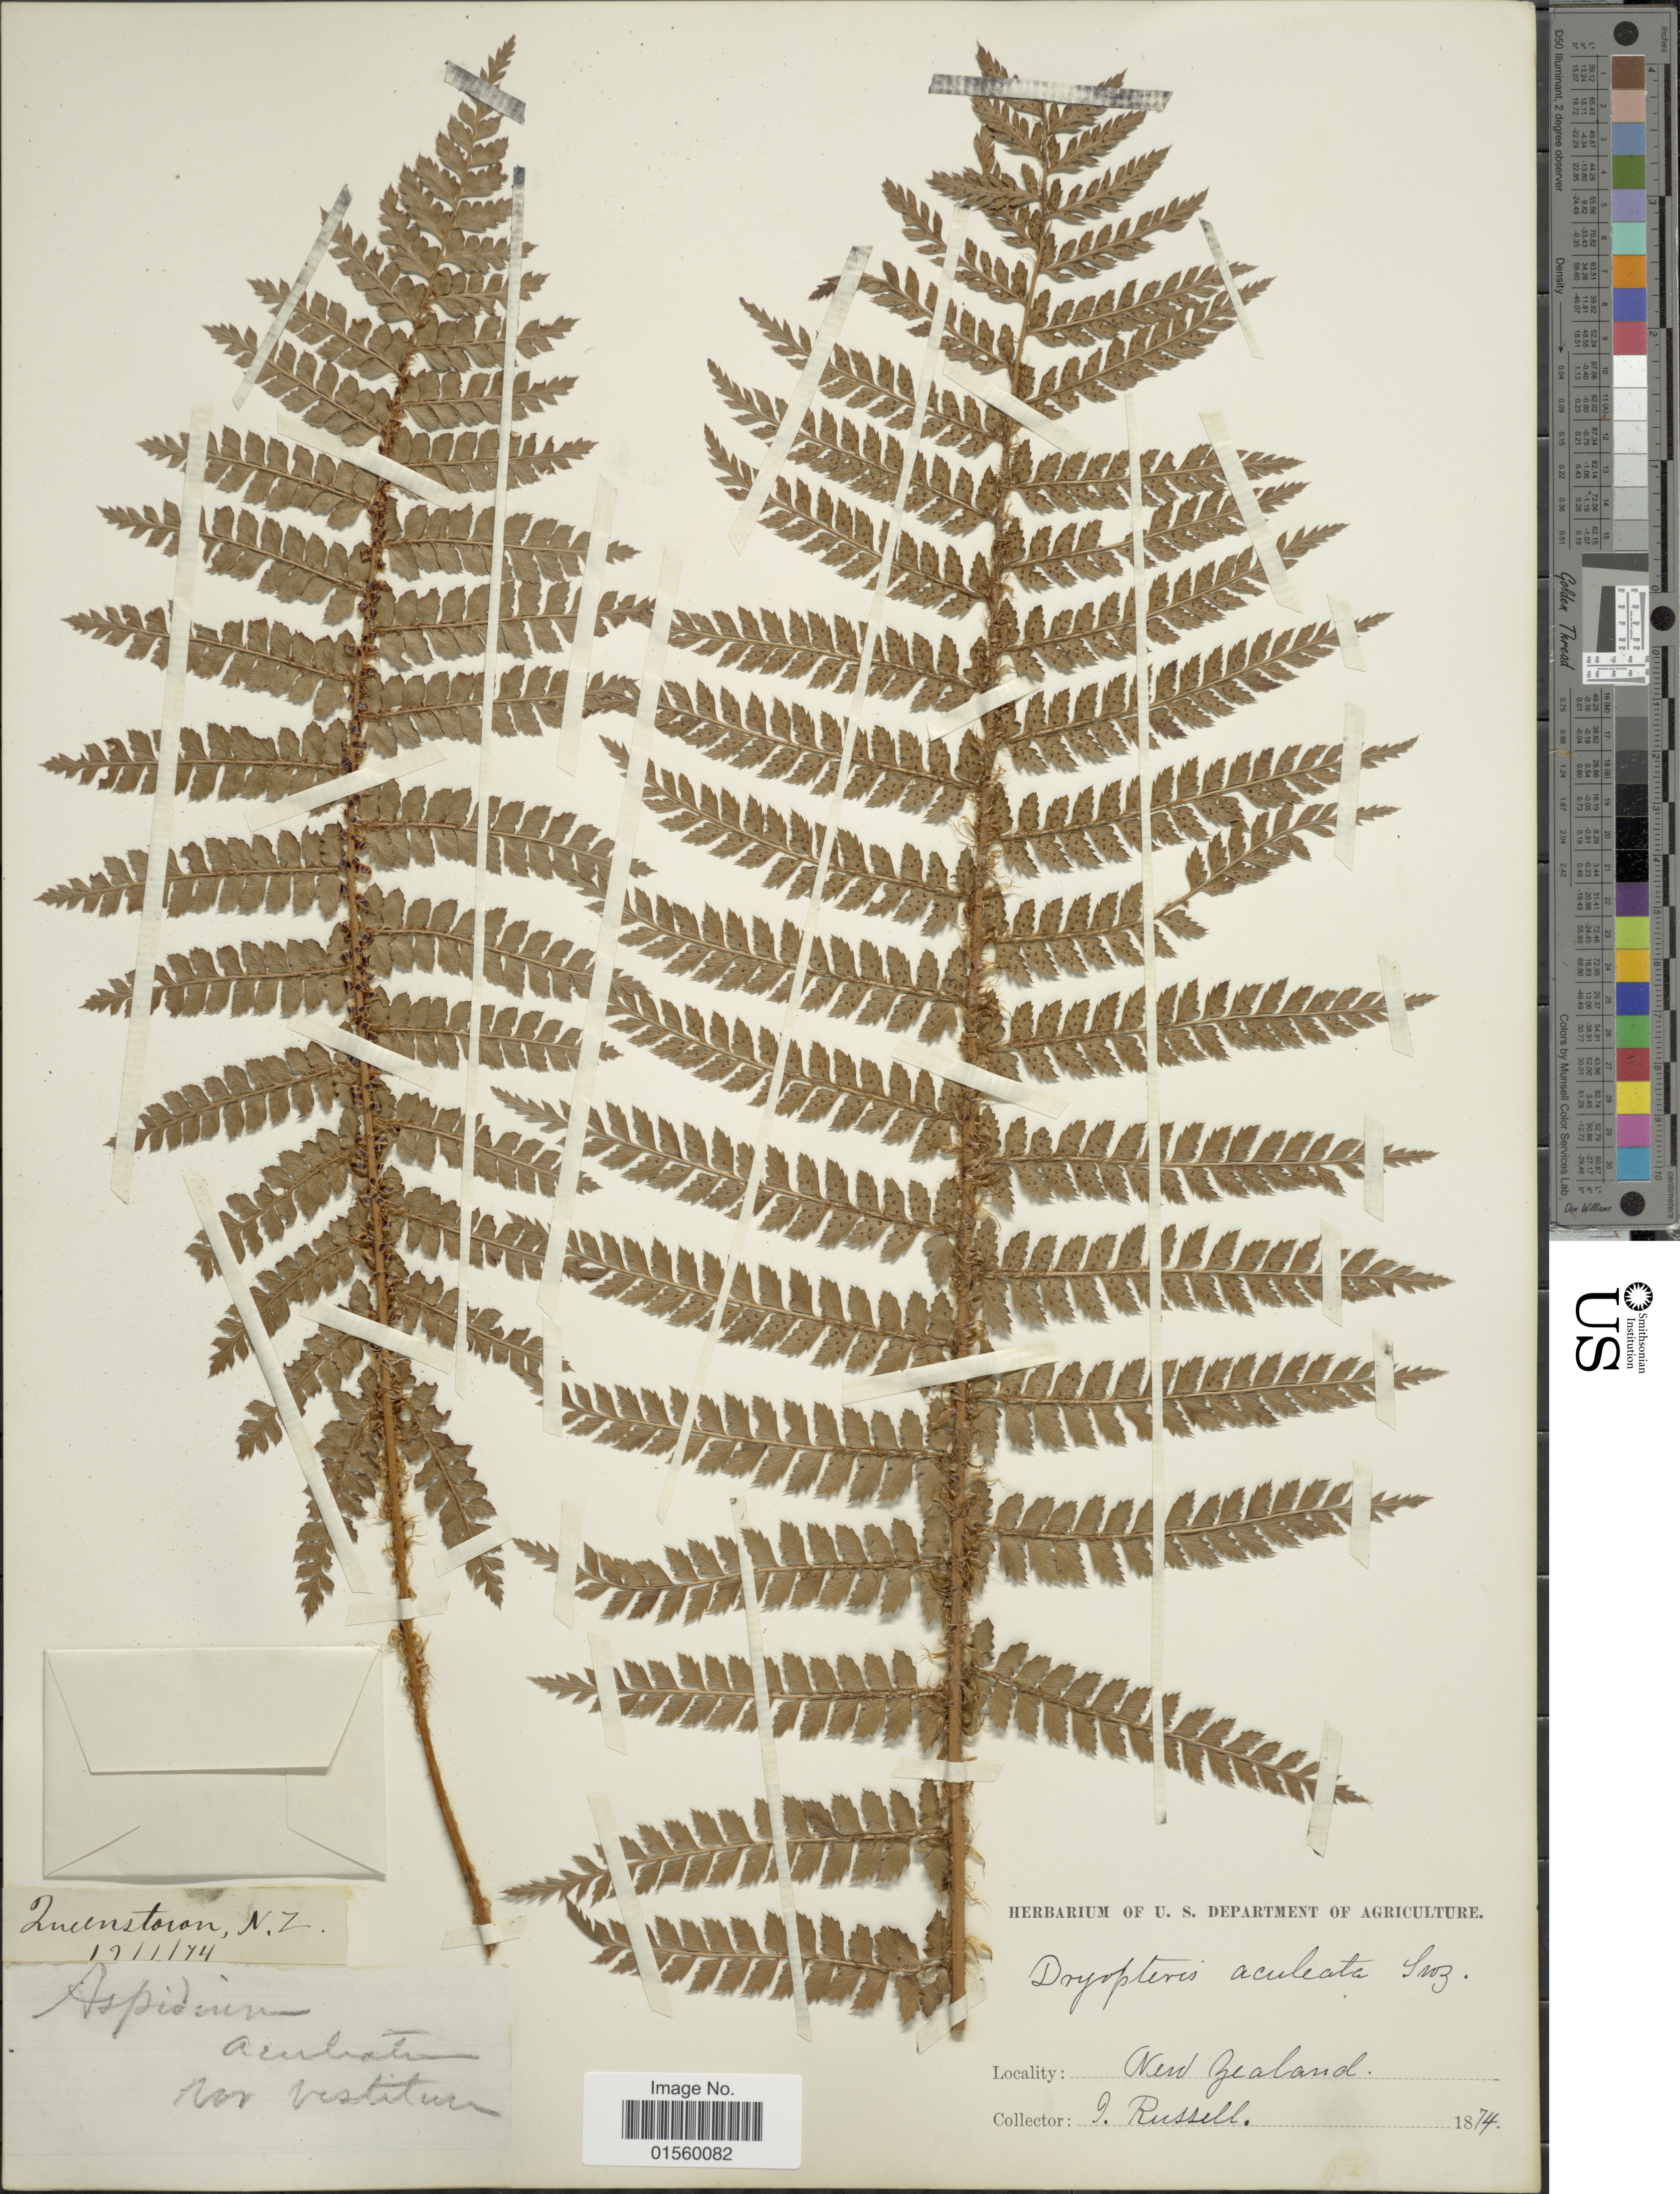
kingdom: Plantae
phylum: Tracheophyta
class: Polypodiopsida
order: Polypodiales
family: Dryopteridaceae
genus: Polystichum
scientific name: Polystichum vestitum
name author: (Sw.) C. Presl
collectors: J. Russell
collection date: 1874-01-17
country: New Zealand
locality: Queenstown, N.Z.